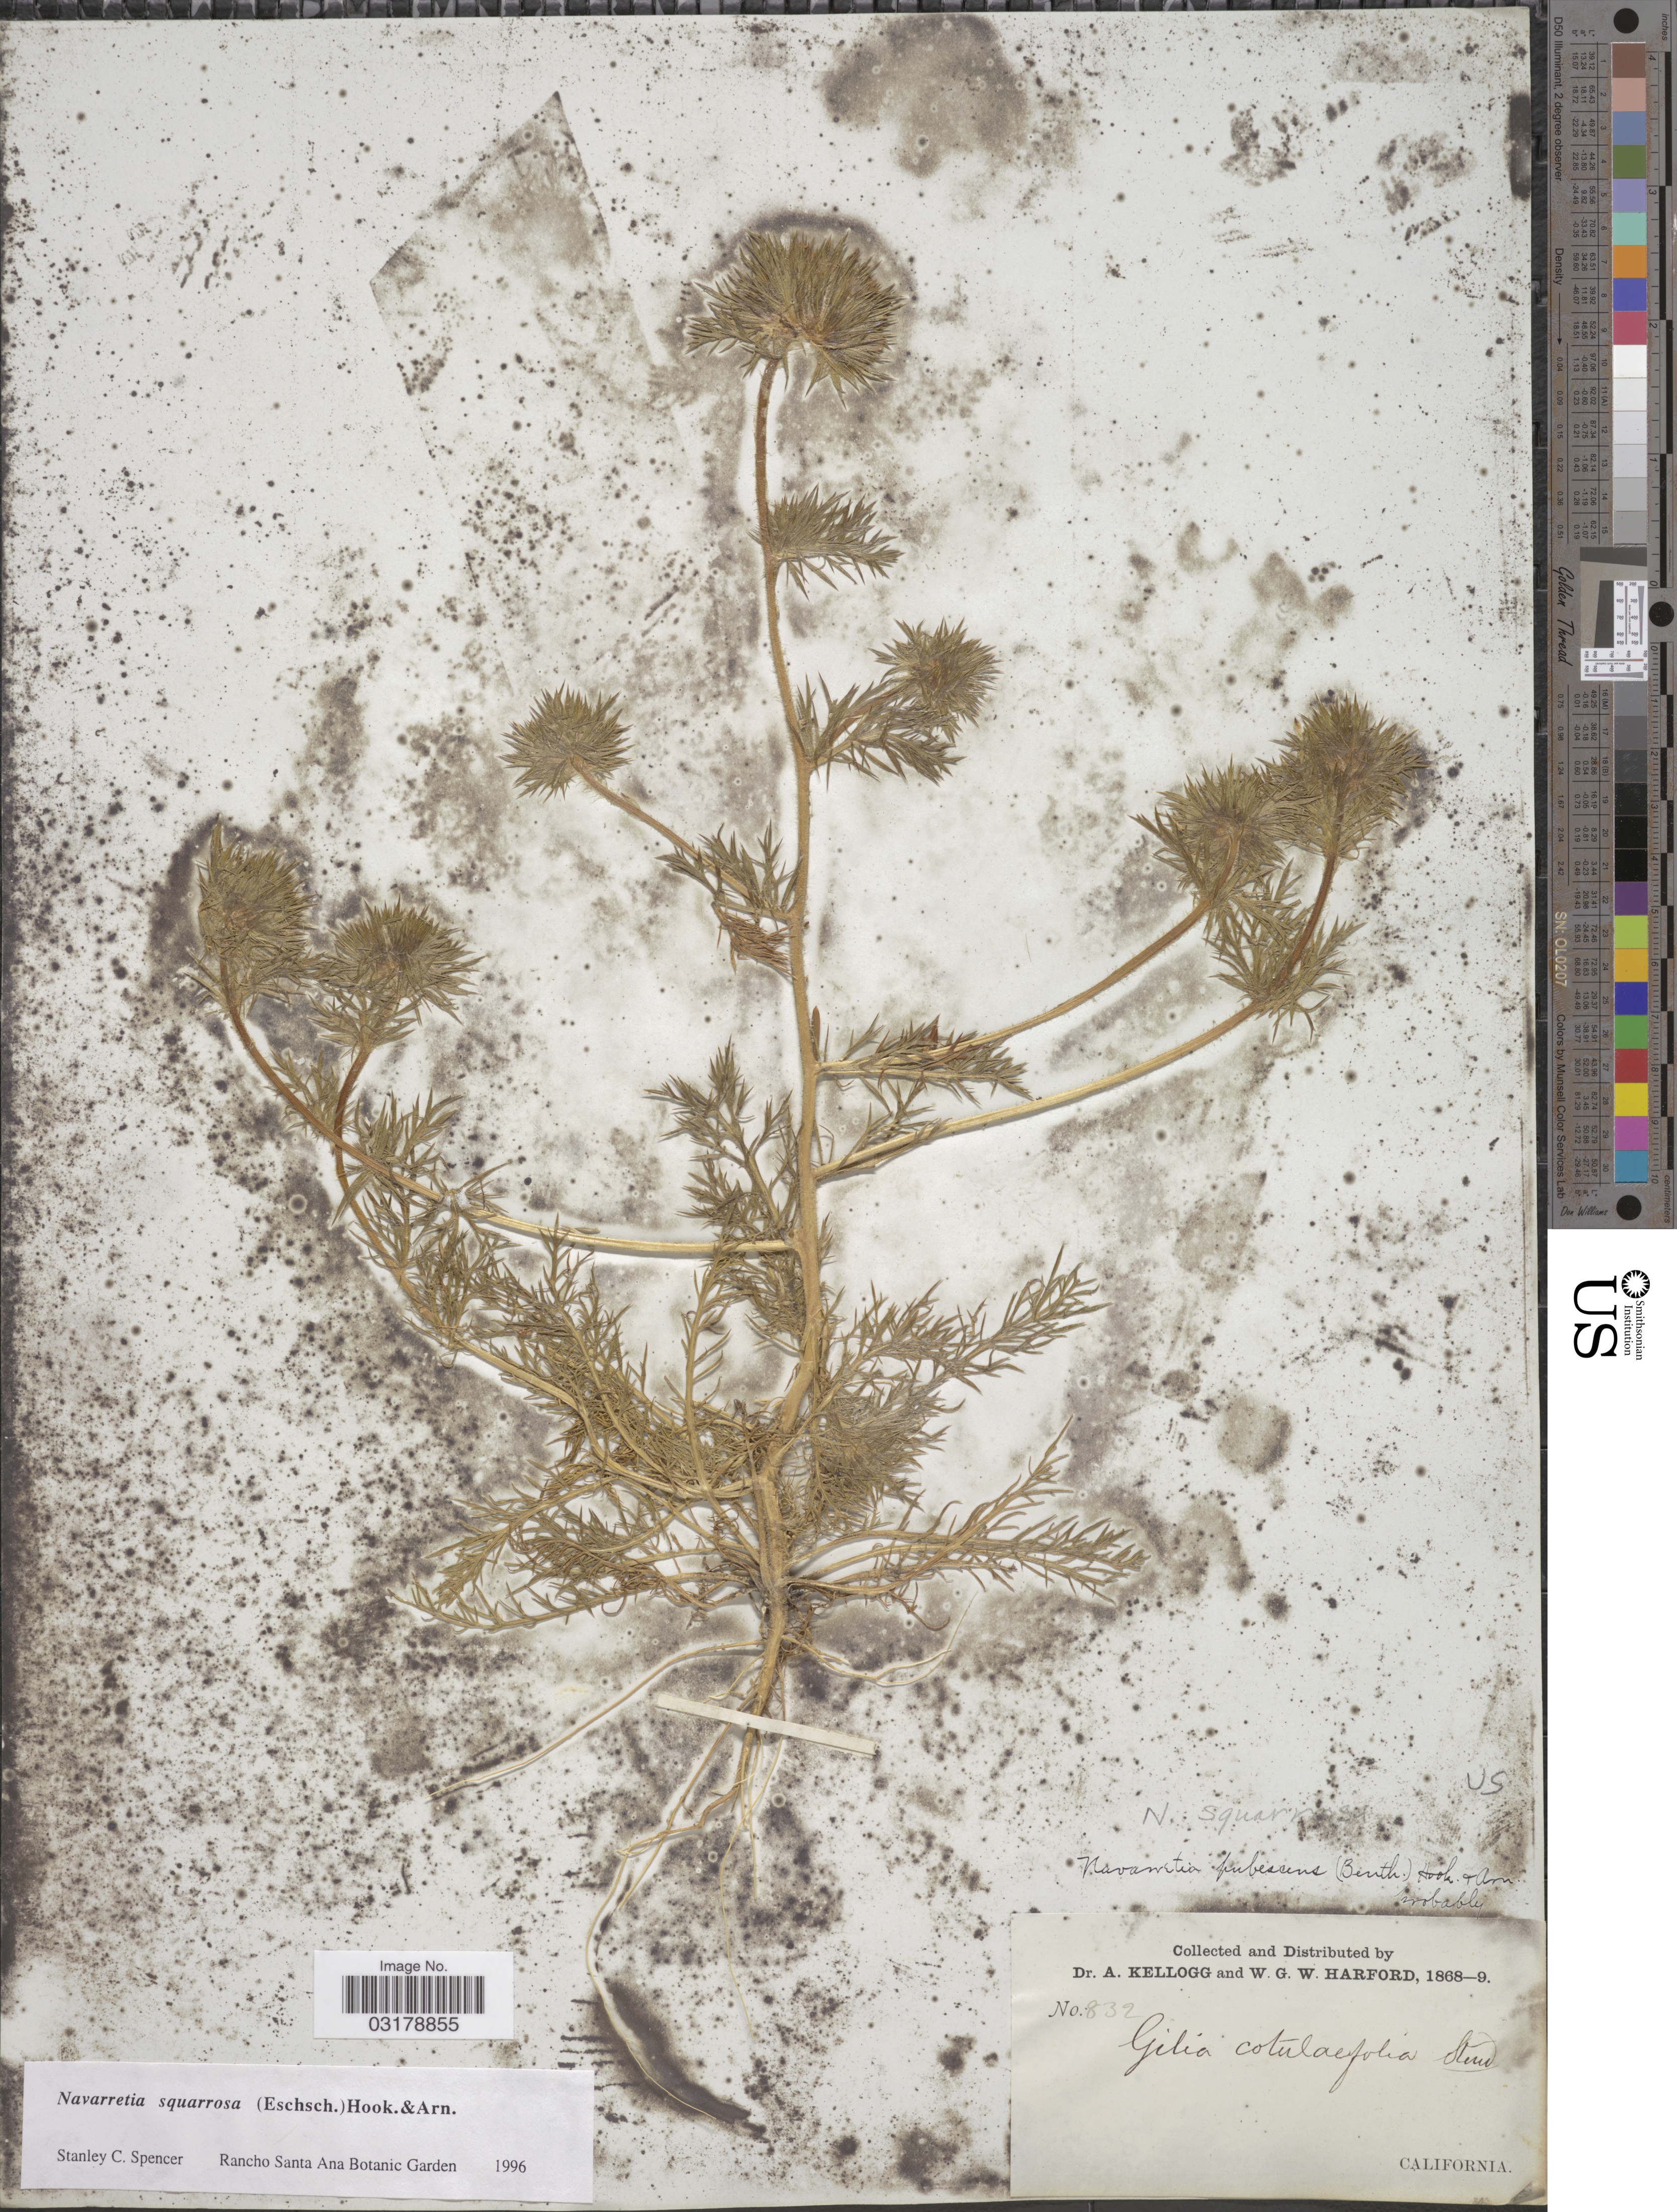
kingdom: Plantae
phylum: Tracheophyta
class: Magnoliopsida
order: Ericales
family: Polemoniaceae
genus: Navarretia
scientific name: Navarretia squarrosa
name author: (Eschsch.) Hook. & Arn.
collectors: A. Kellogg & W. G. W. Harford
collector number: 832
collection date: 1868/1869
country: United States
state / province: California